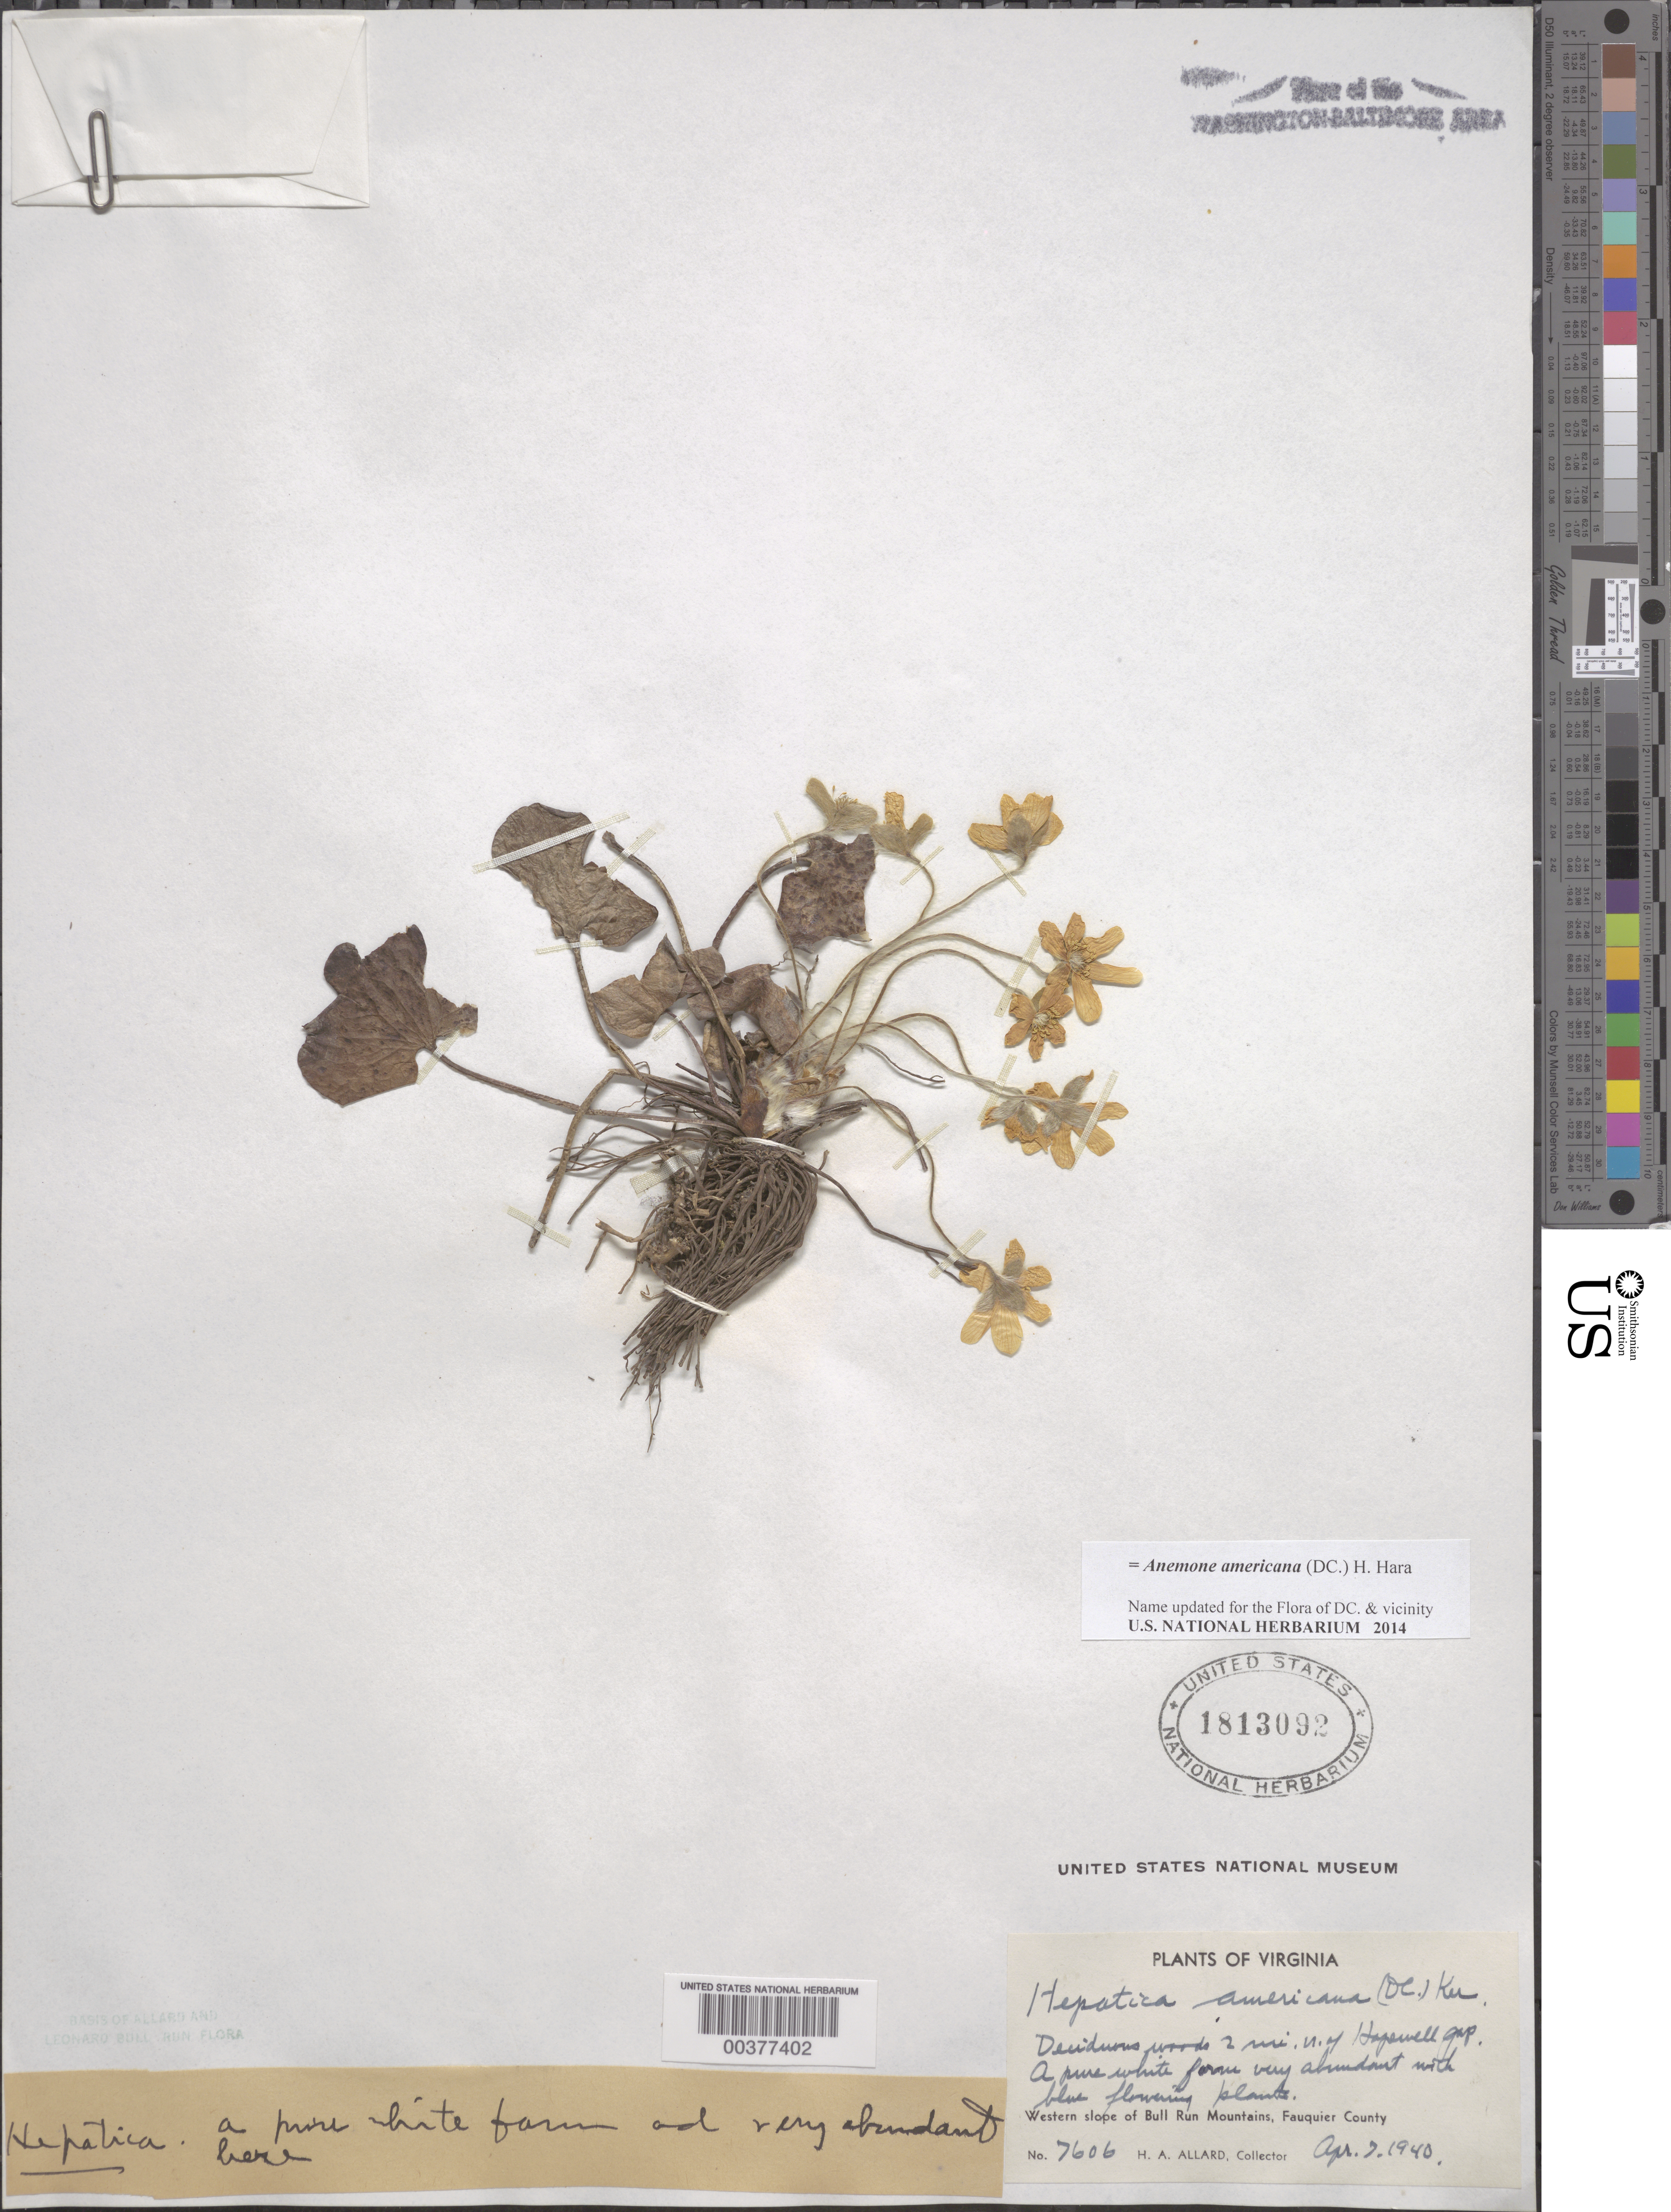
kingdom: Plantae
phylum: Tracheophyta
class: Magnoliopsida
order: Ranunculales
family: Ranunculaceae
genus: Hepatica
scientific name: Hepatica americana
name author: (DC.) Ker Gawl.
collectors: H. A. Allard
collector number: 7606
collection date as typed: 07 Apr 1940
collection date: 1940-04-07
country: United States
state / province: Virginia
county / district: Fauquier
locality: North of Hopewell Gap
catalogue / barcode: US 1813092